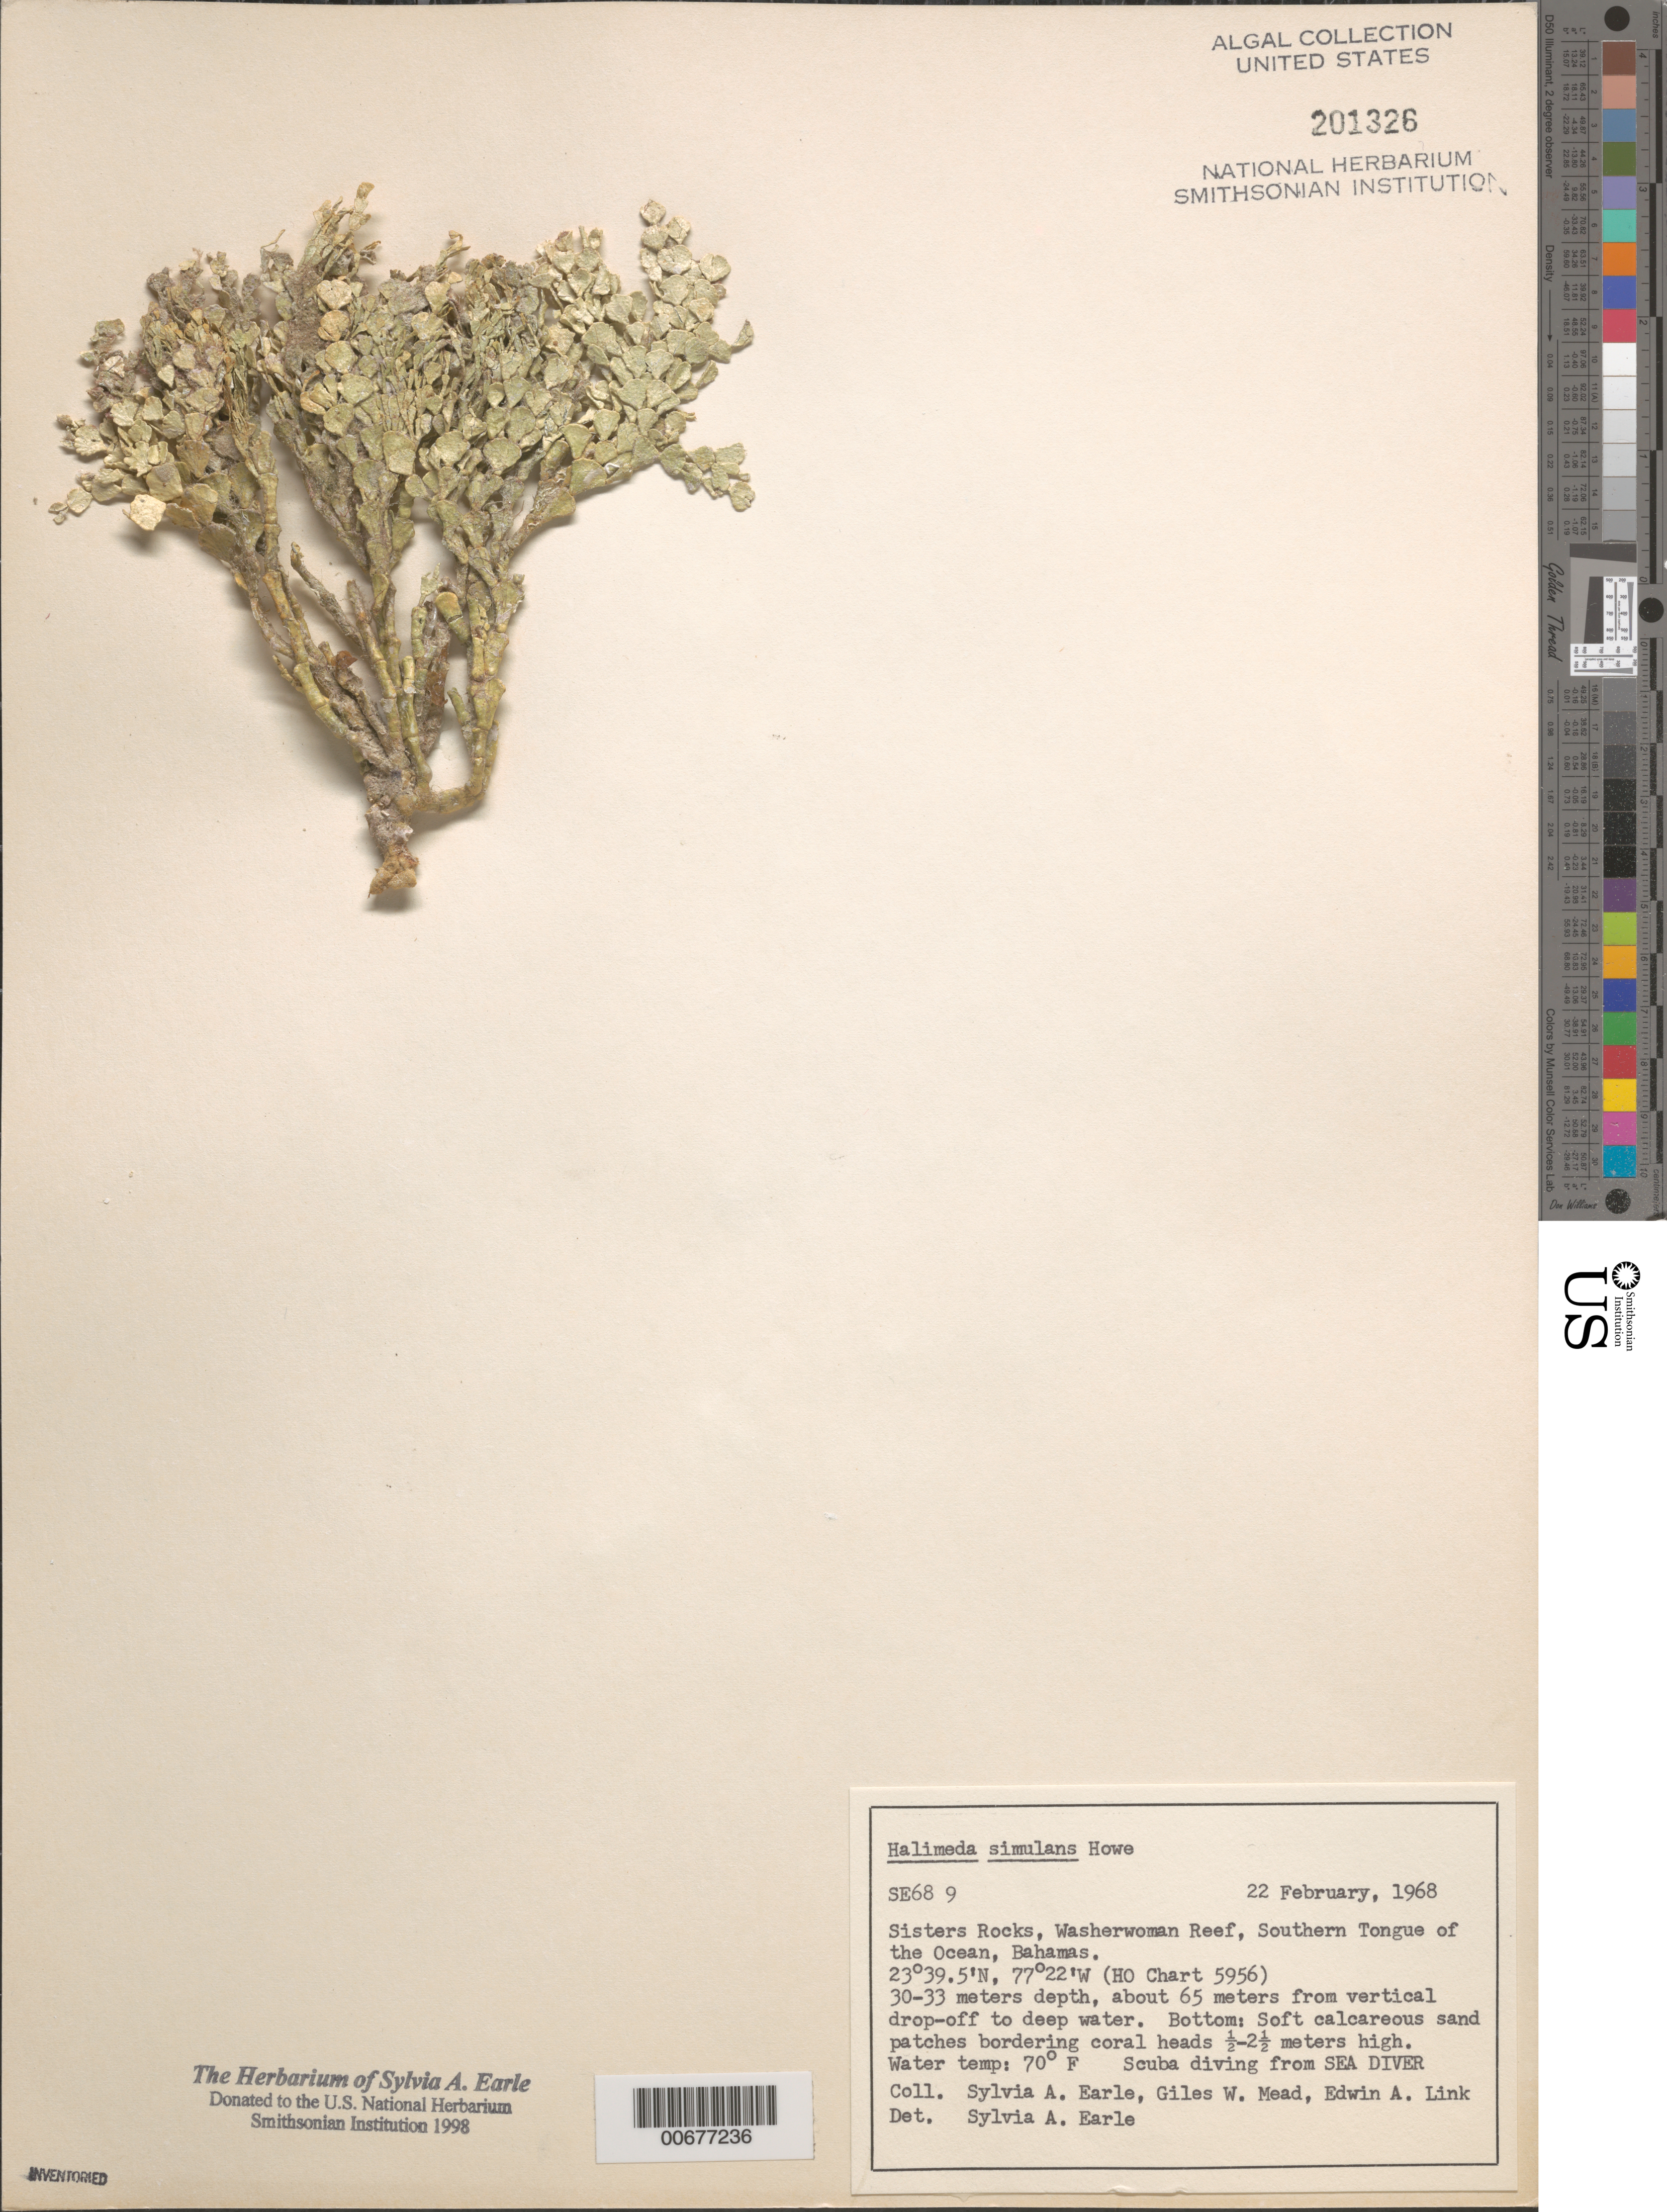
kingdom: Plantae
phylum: Chlorophyta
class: Ulvophyceae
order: Bryopsidales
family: Halimedaceae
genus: Halimeda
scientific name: Halimeda simulans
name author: M. Howe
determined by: Earle, S. A.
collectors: S. A. Earle, G. W. Mead & E. A. Link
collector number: SE 689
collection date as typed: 22 Feb 1968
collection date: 1968-02-22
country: Bahamas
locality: Sisters Rocks, Washerwoman Reef, Southern Tongue of the Ocean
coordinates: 23 39.5' N, 77 22' W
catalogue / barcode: US 201326